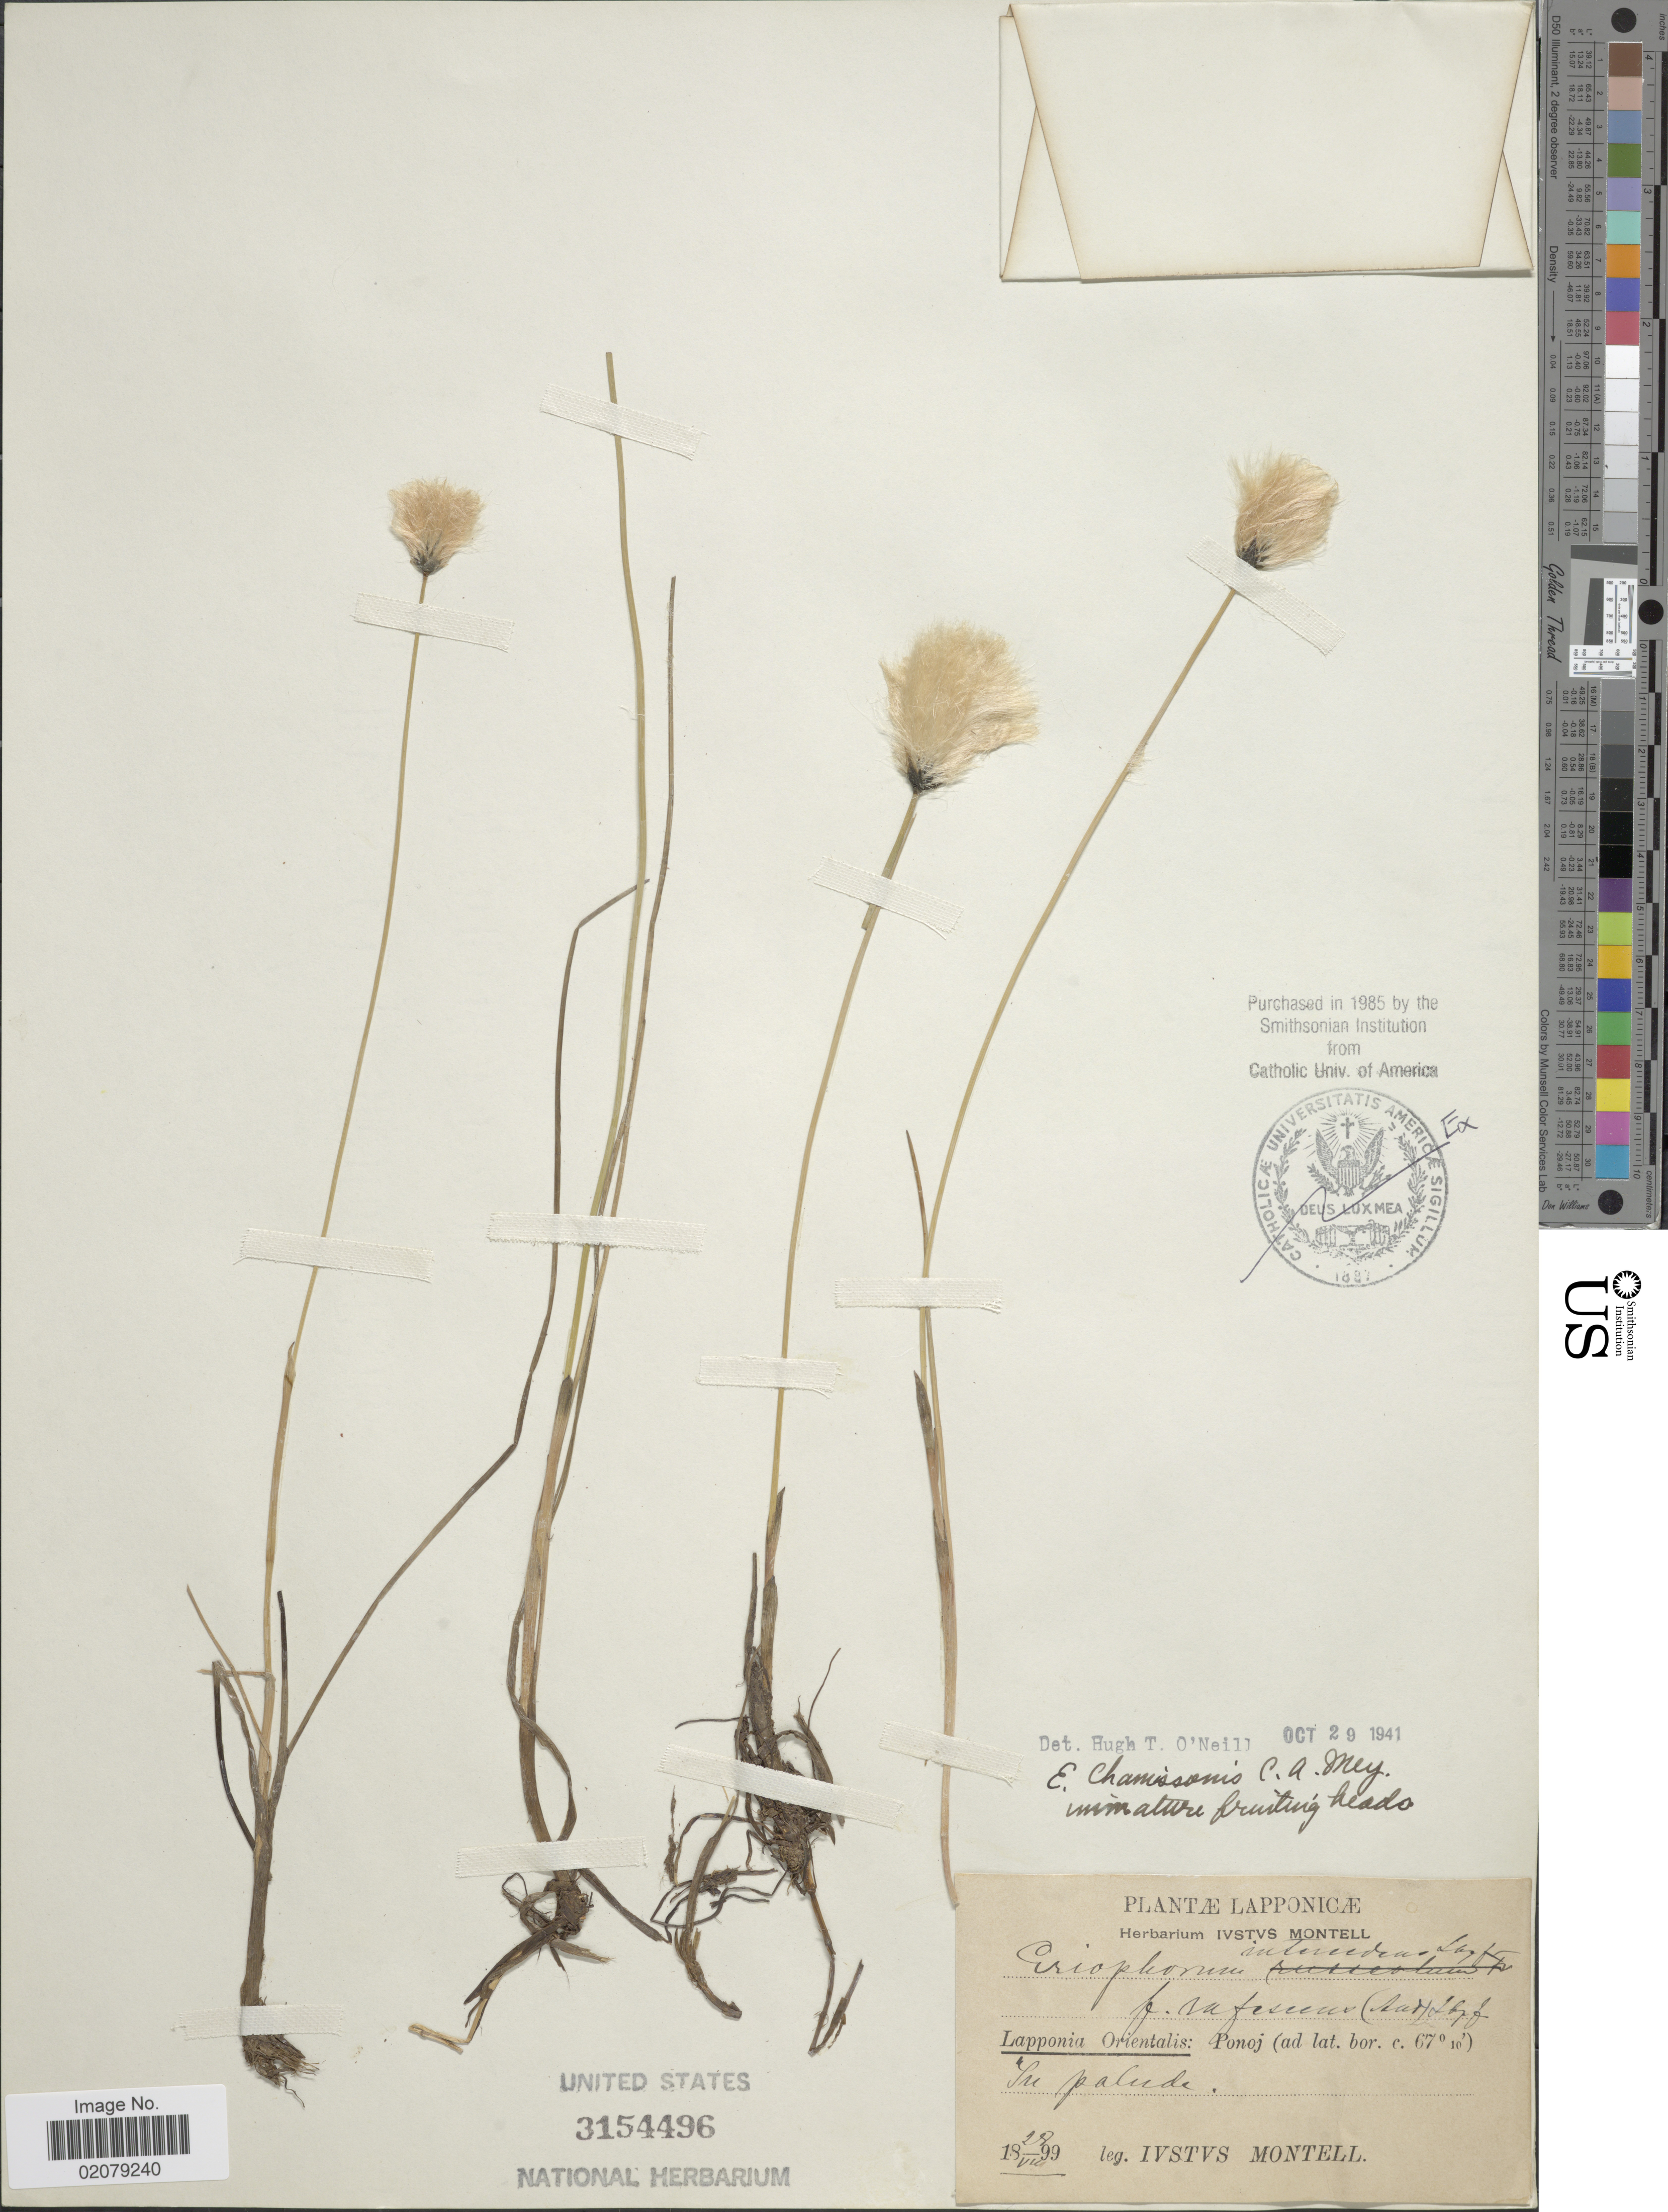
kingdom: Plantae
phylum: Tracheophyta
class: Liliopsida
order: Poales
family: Cyperaceae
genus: Eriophorum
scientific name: Eriophorum chamissonis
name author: C.A. Mey.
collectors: I. Montell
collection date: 1899-08-28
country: Finland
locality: Lapponia Orientalis: Ponoj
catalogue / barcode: US 3154496